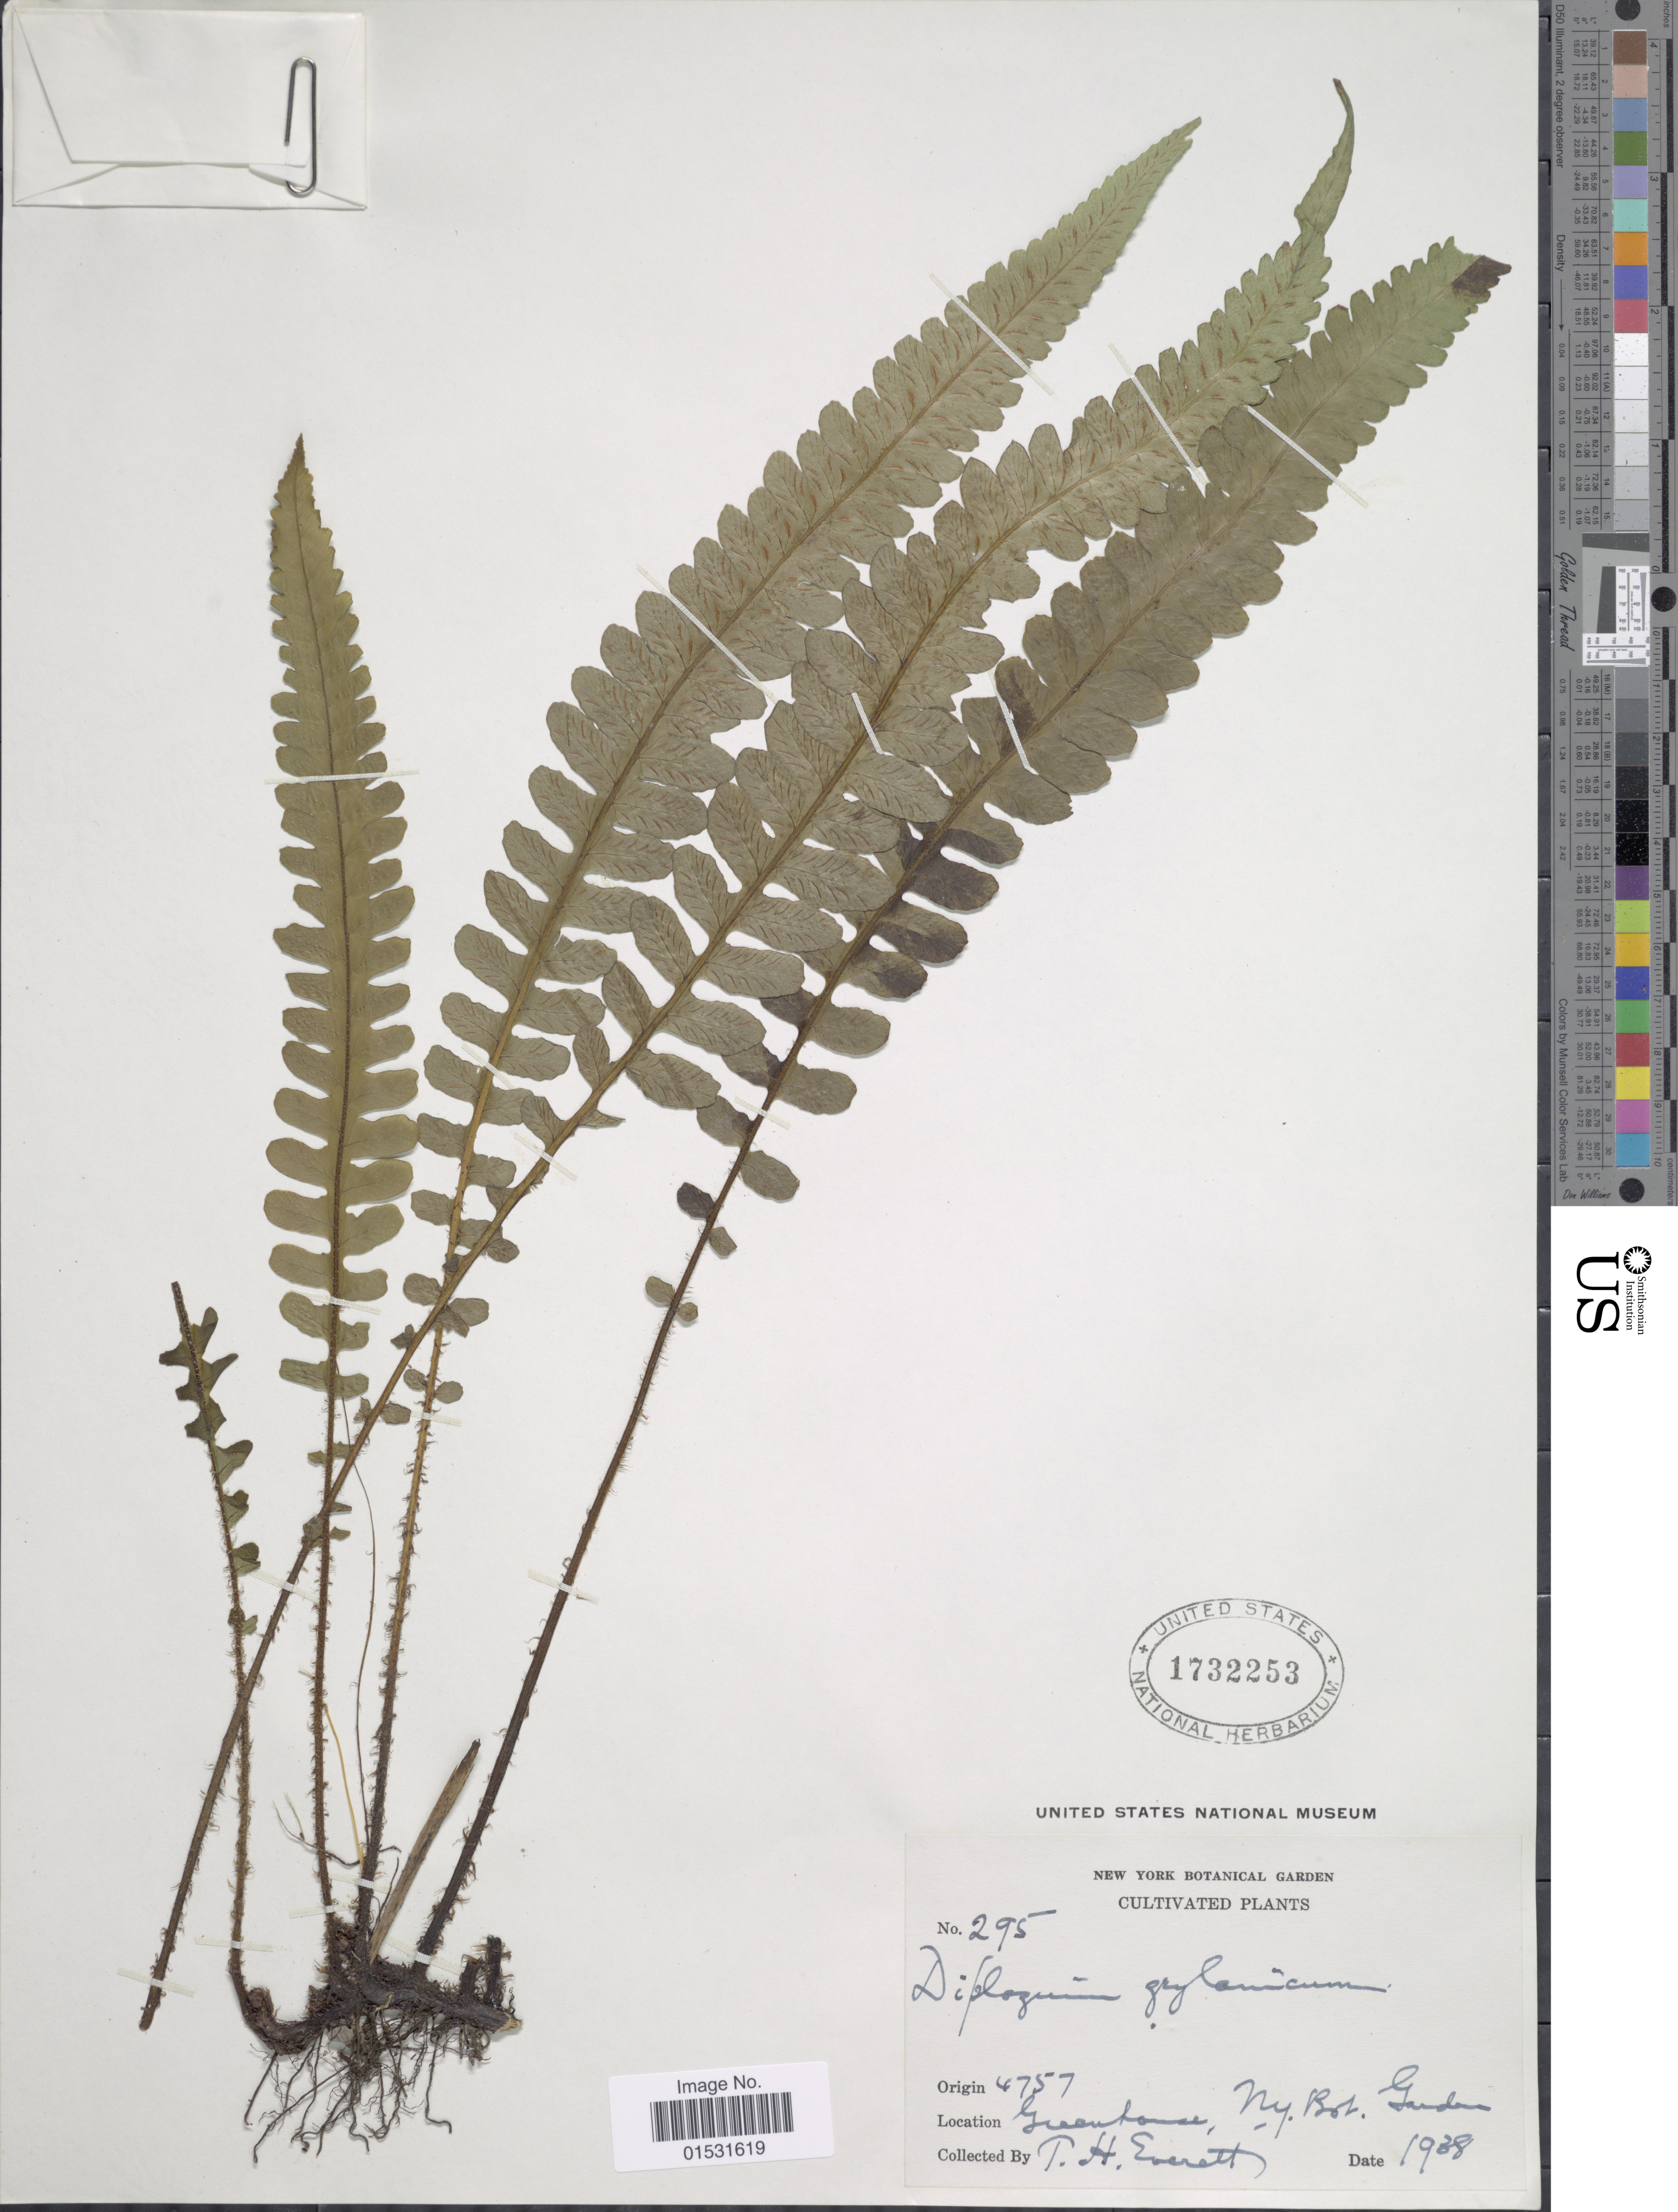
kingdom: Plantae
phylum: Tracheophyta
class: Polypodiopsida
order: Polypodiales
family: Athyriaceae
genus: Diplazium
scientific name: Diplazium zeylanicum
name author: (Hook.) T. Moore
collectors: T. Everett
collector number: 295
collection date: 1938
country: United States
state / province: New York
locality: Orogin 4757. Greenhouse, N.Y. Bot. Garden.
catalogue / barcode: US 1732253